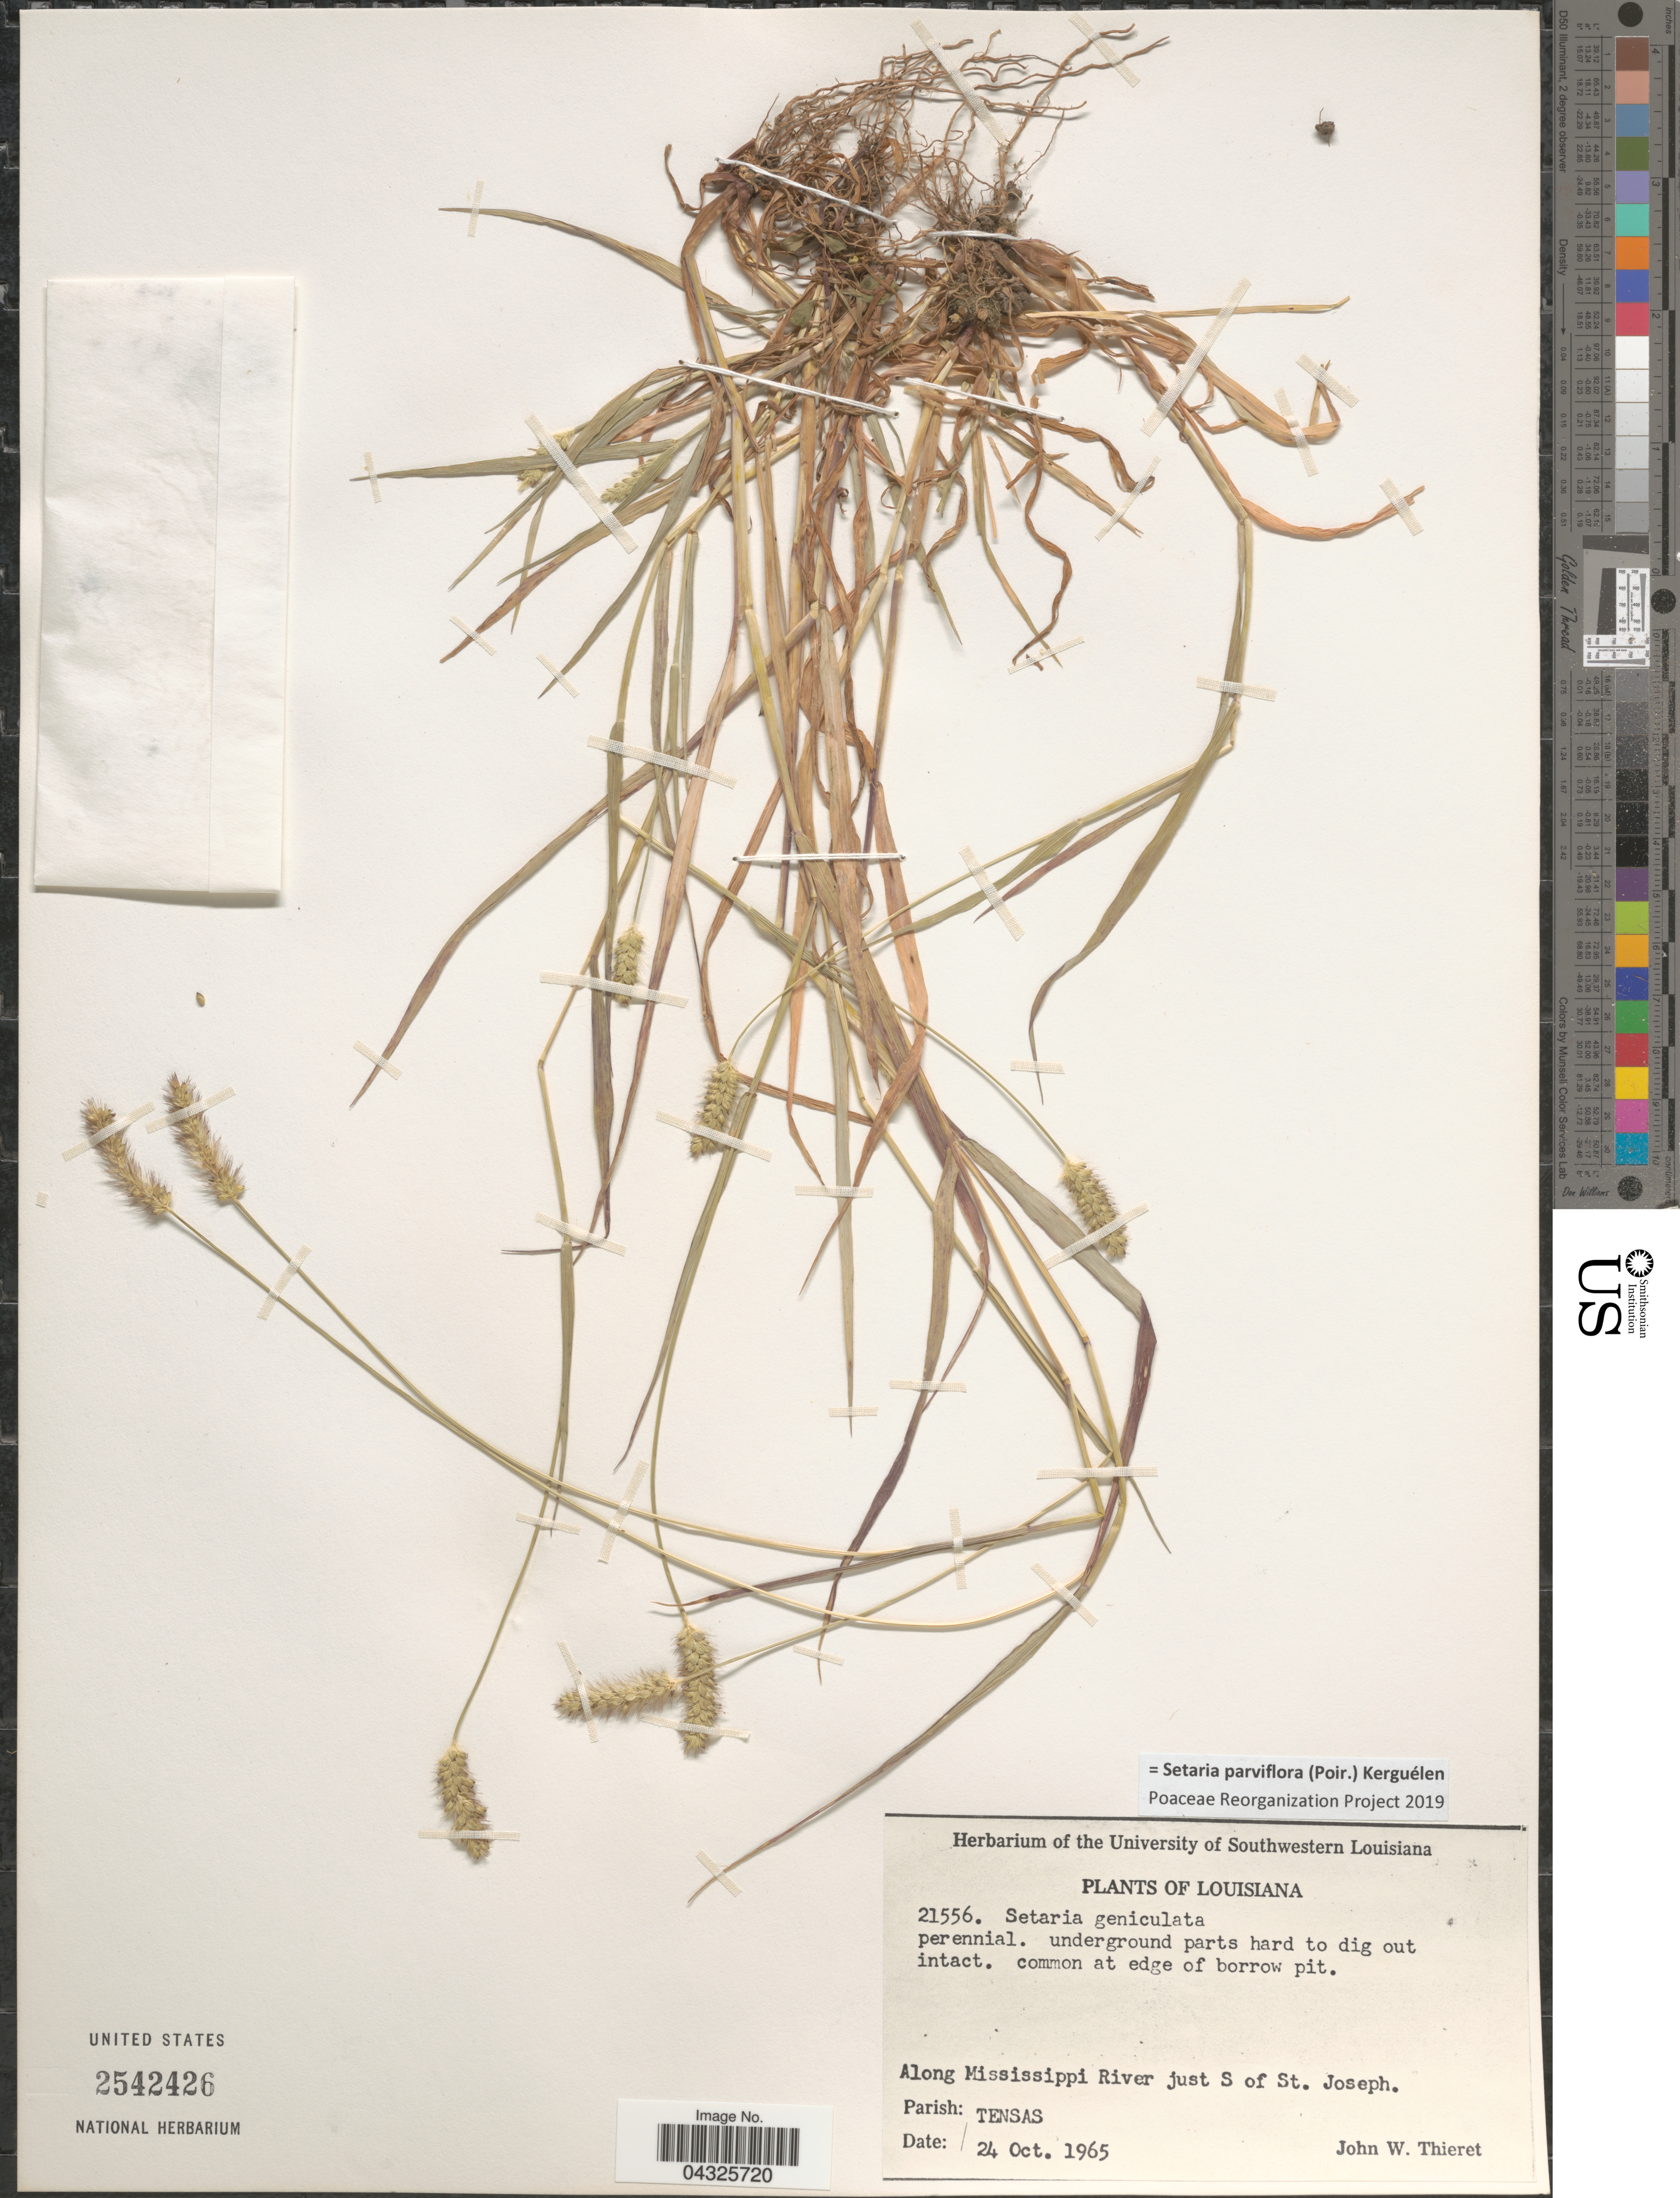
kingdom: Plantae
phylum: Tracheophyta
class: Liliopsida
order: Poales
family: Poaceae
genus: Setaria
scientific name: Setaria parviflora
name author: (Poir.) Kerguélen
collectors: J. W. Thieret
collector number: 21556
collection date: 1965-10-24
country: United States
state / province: Louisiana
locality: Along Mississippi River just S of St. Joseph. Parish: Tensas.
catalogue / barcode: US 2542426